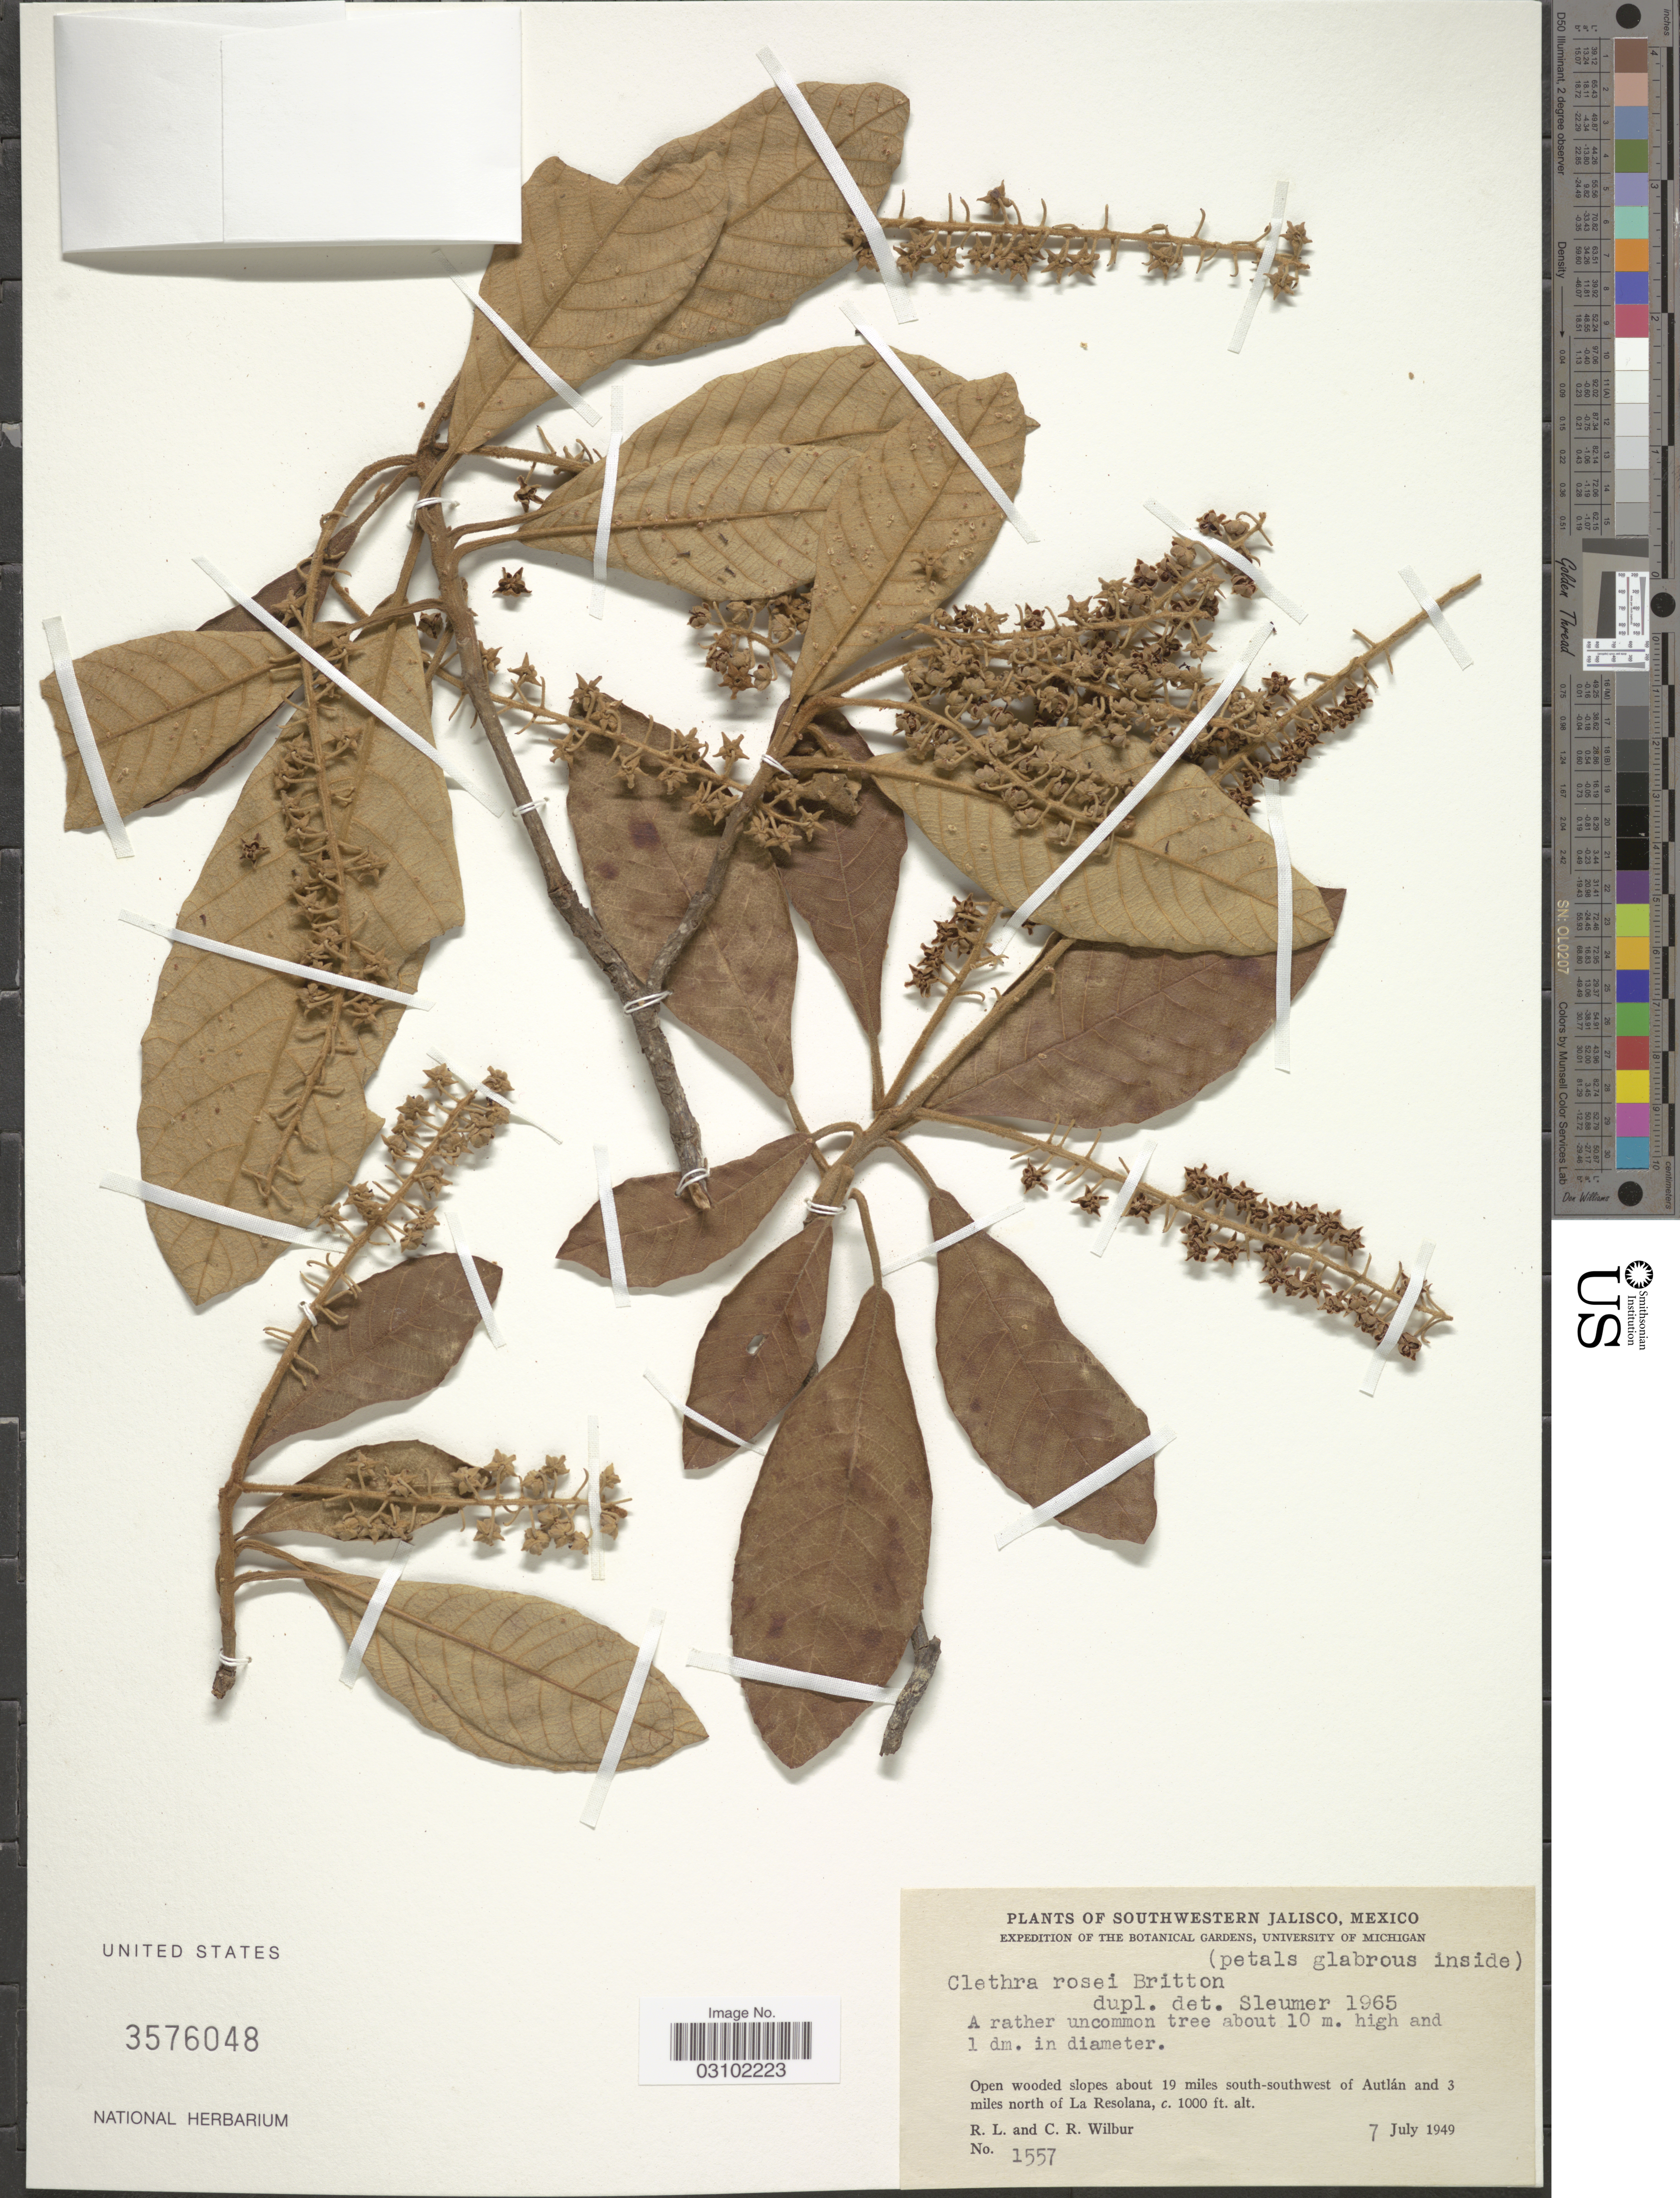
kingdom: Plantae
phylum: Tracheophyta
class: Magnoliopsida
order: Ericales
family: Clethraceae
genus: Clethra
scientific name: Clethra rosei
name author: Britton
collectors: R. L. Wilbur & C. Wilbur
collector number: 1557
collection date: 1949-07-07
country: Mexico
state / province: Jalisco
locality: Southwestern Jalisco, Open wooded slopes about 19 miles south-southwest of Autlán and 3 miles north of La Resolana.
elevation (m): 305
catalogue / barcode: US 3576048